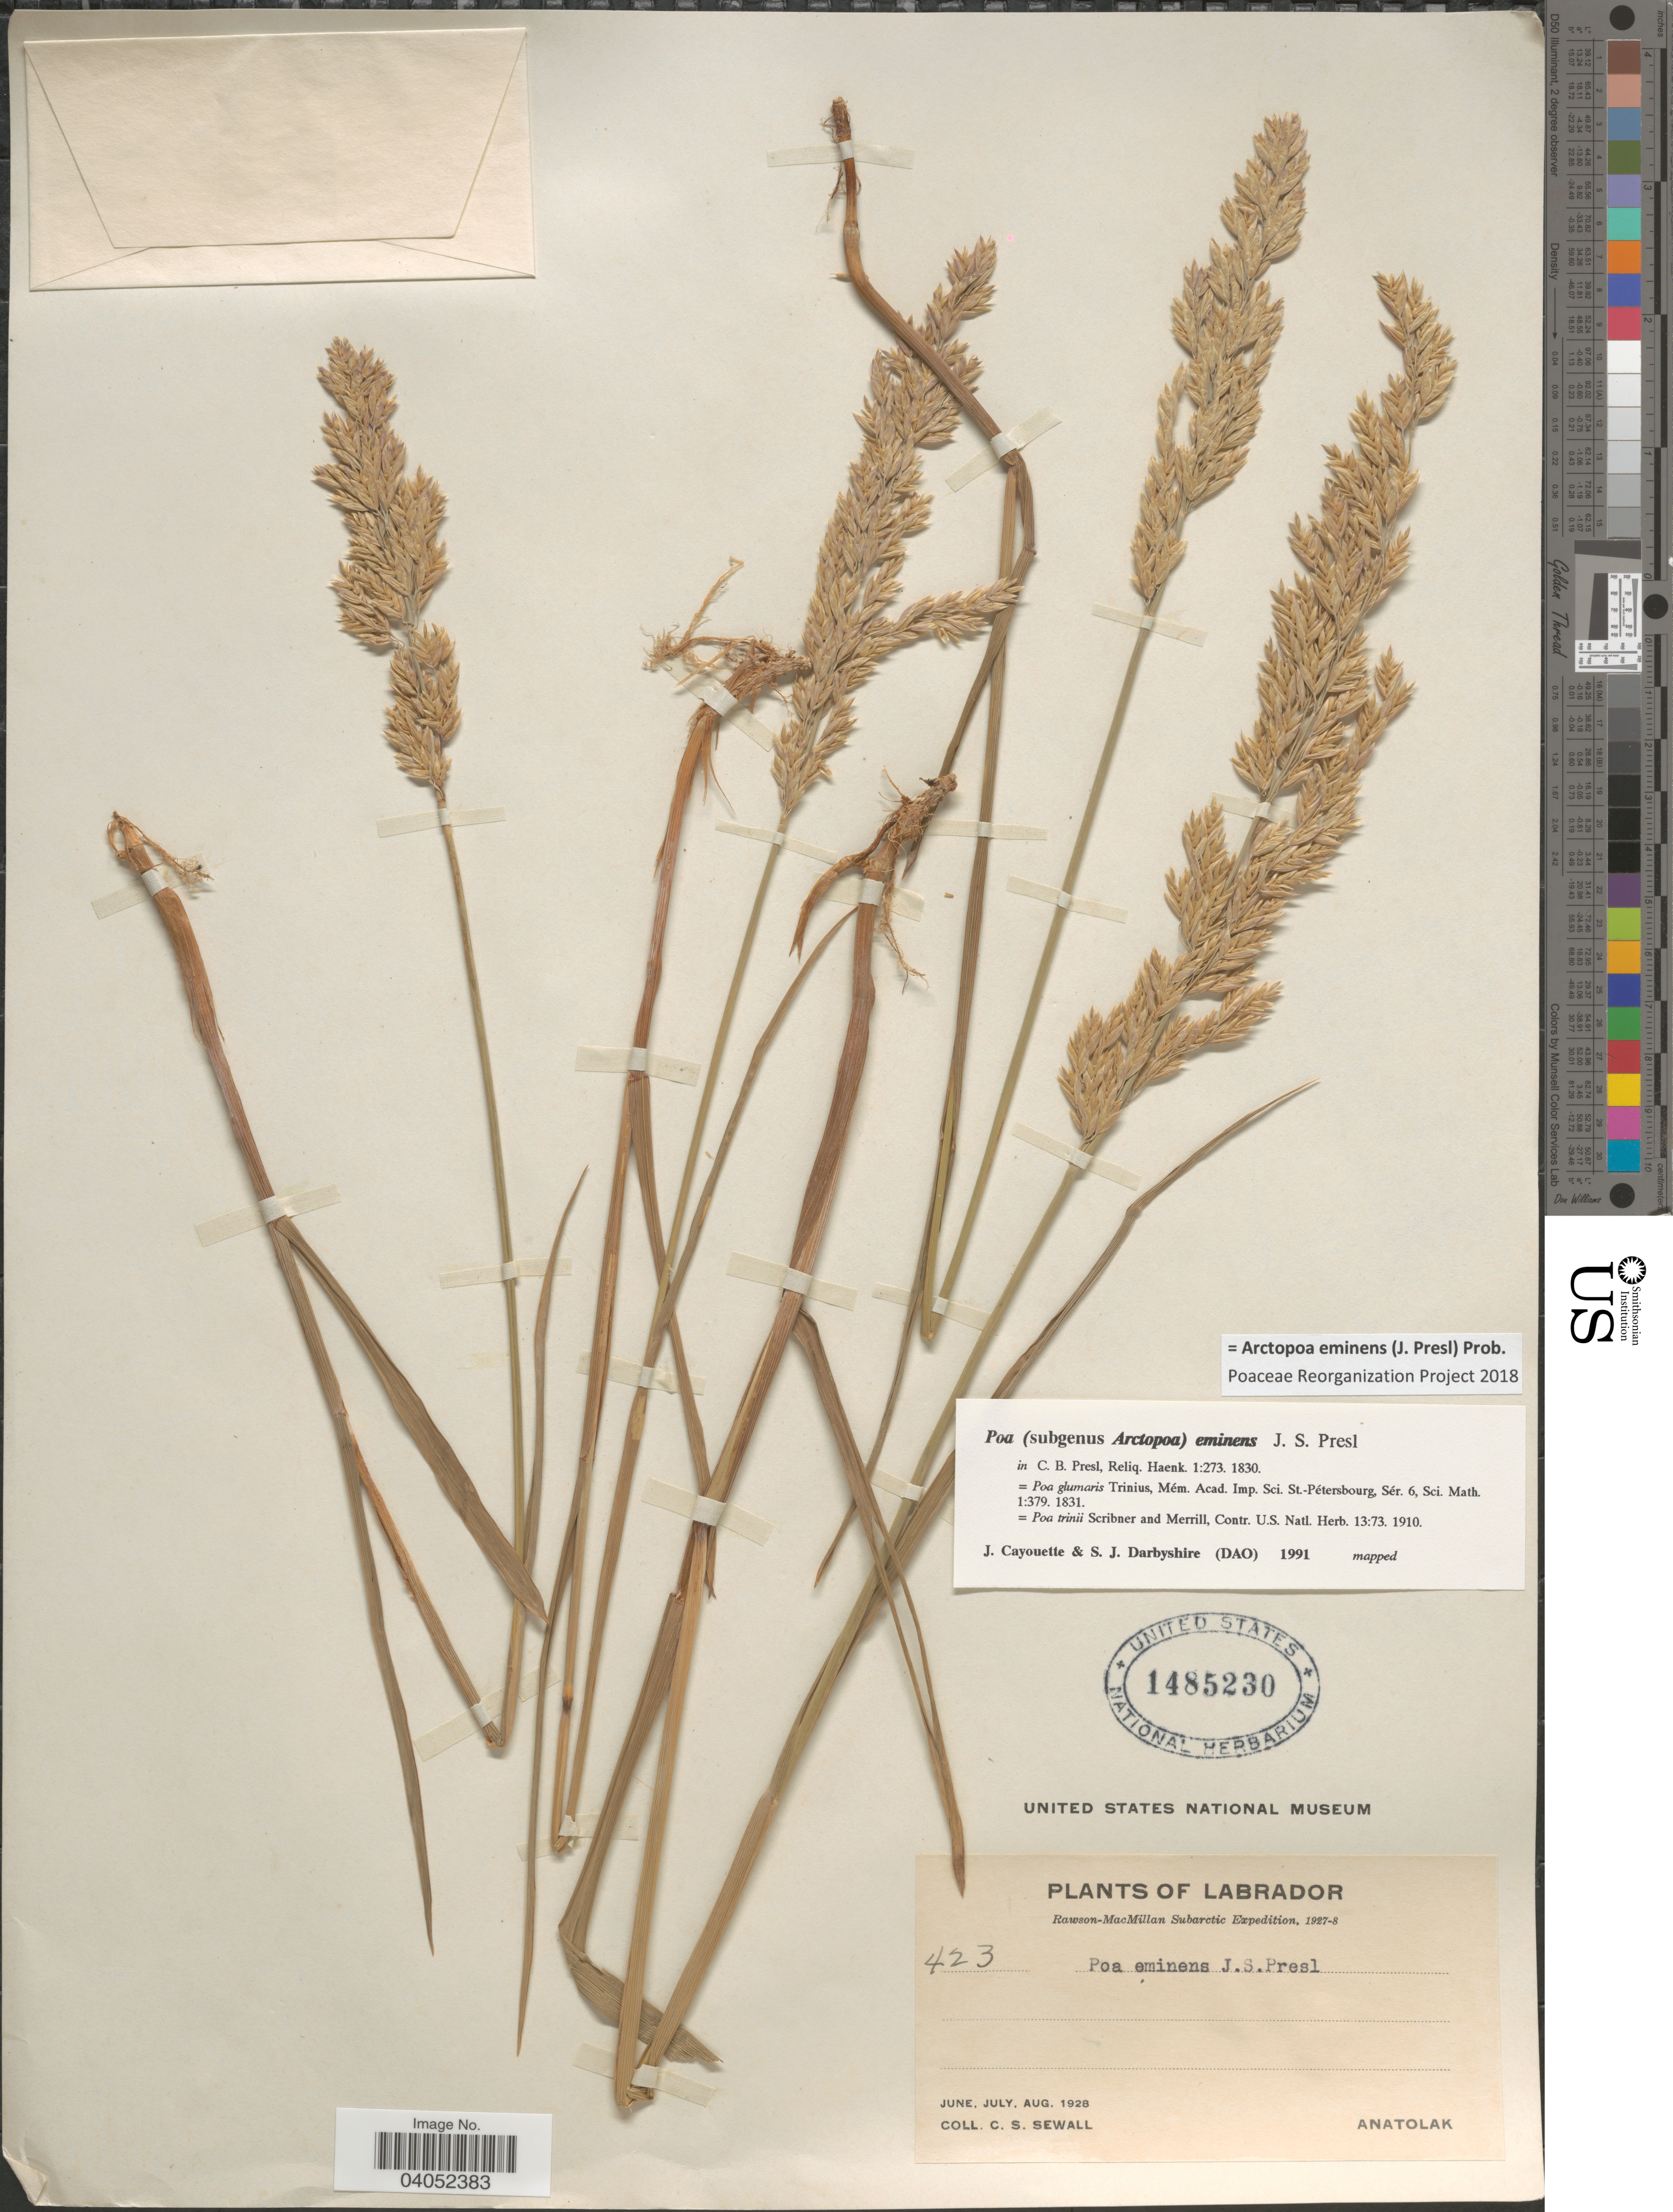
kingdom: Plantae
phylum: Tracheophyta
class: Liliopsida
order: Poales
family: Poaceae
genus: Arctopoa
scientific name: Arctopoa eminens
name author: (J. Presl) Prob.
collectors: C. Sewall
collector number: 423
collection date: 1928-06/1928-08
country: Canada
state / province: Newfoundland and Labrador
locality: Labrador. Anatolak.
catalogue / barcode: US 1485230